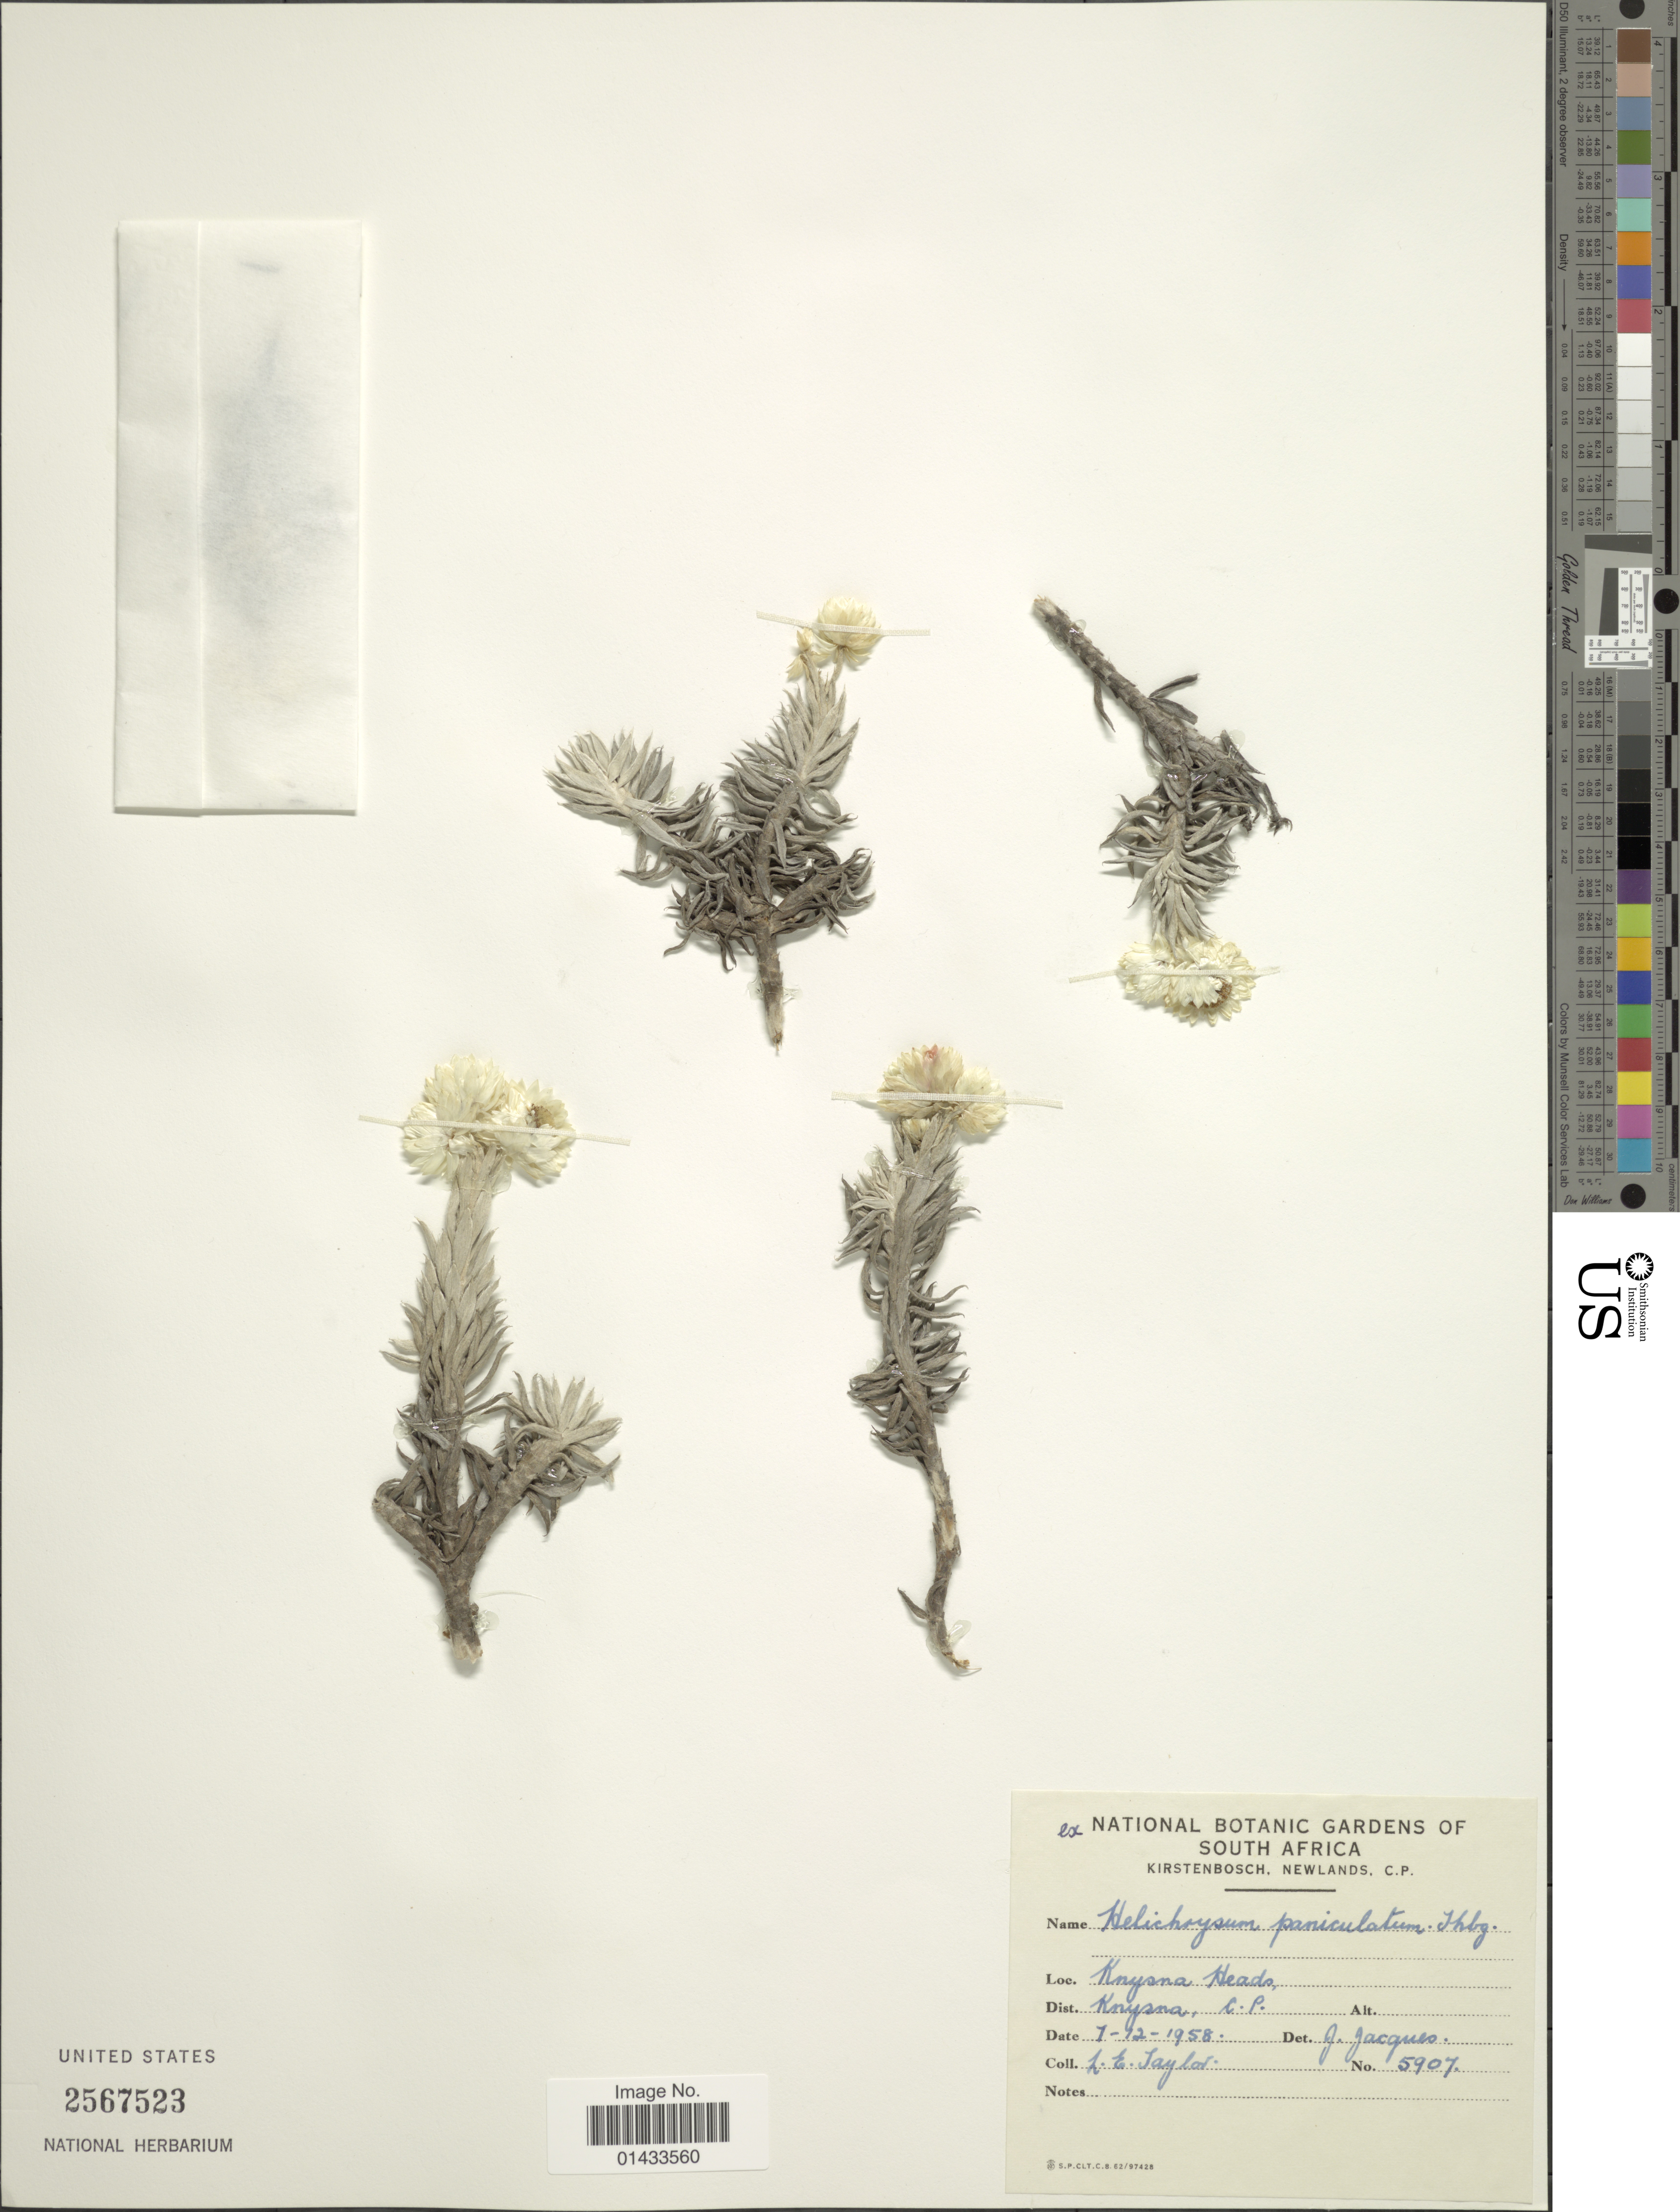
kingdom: Plantae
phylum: Tracheophyta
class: Magnoliopsida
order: Asterales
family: Asteraceae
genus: Helichrysum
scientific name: Helichrysum paniculatum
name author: (L.) A. Cunn.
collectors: L. Taylor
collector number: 5907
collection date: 1958-12-07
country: South Africa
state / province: Western Cape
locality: Knysna Heads, Dist. Knysna, C. P.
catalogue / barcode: US 2567523